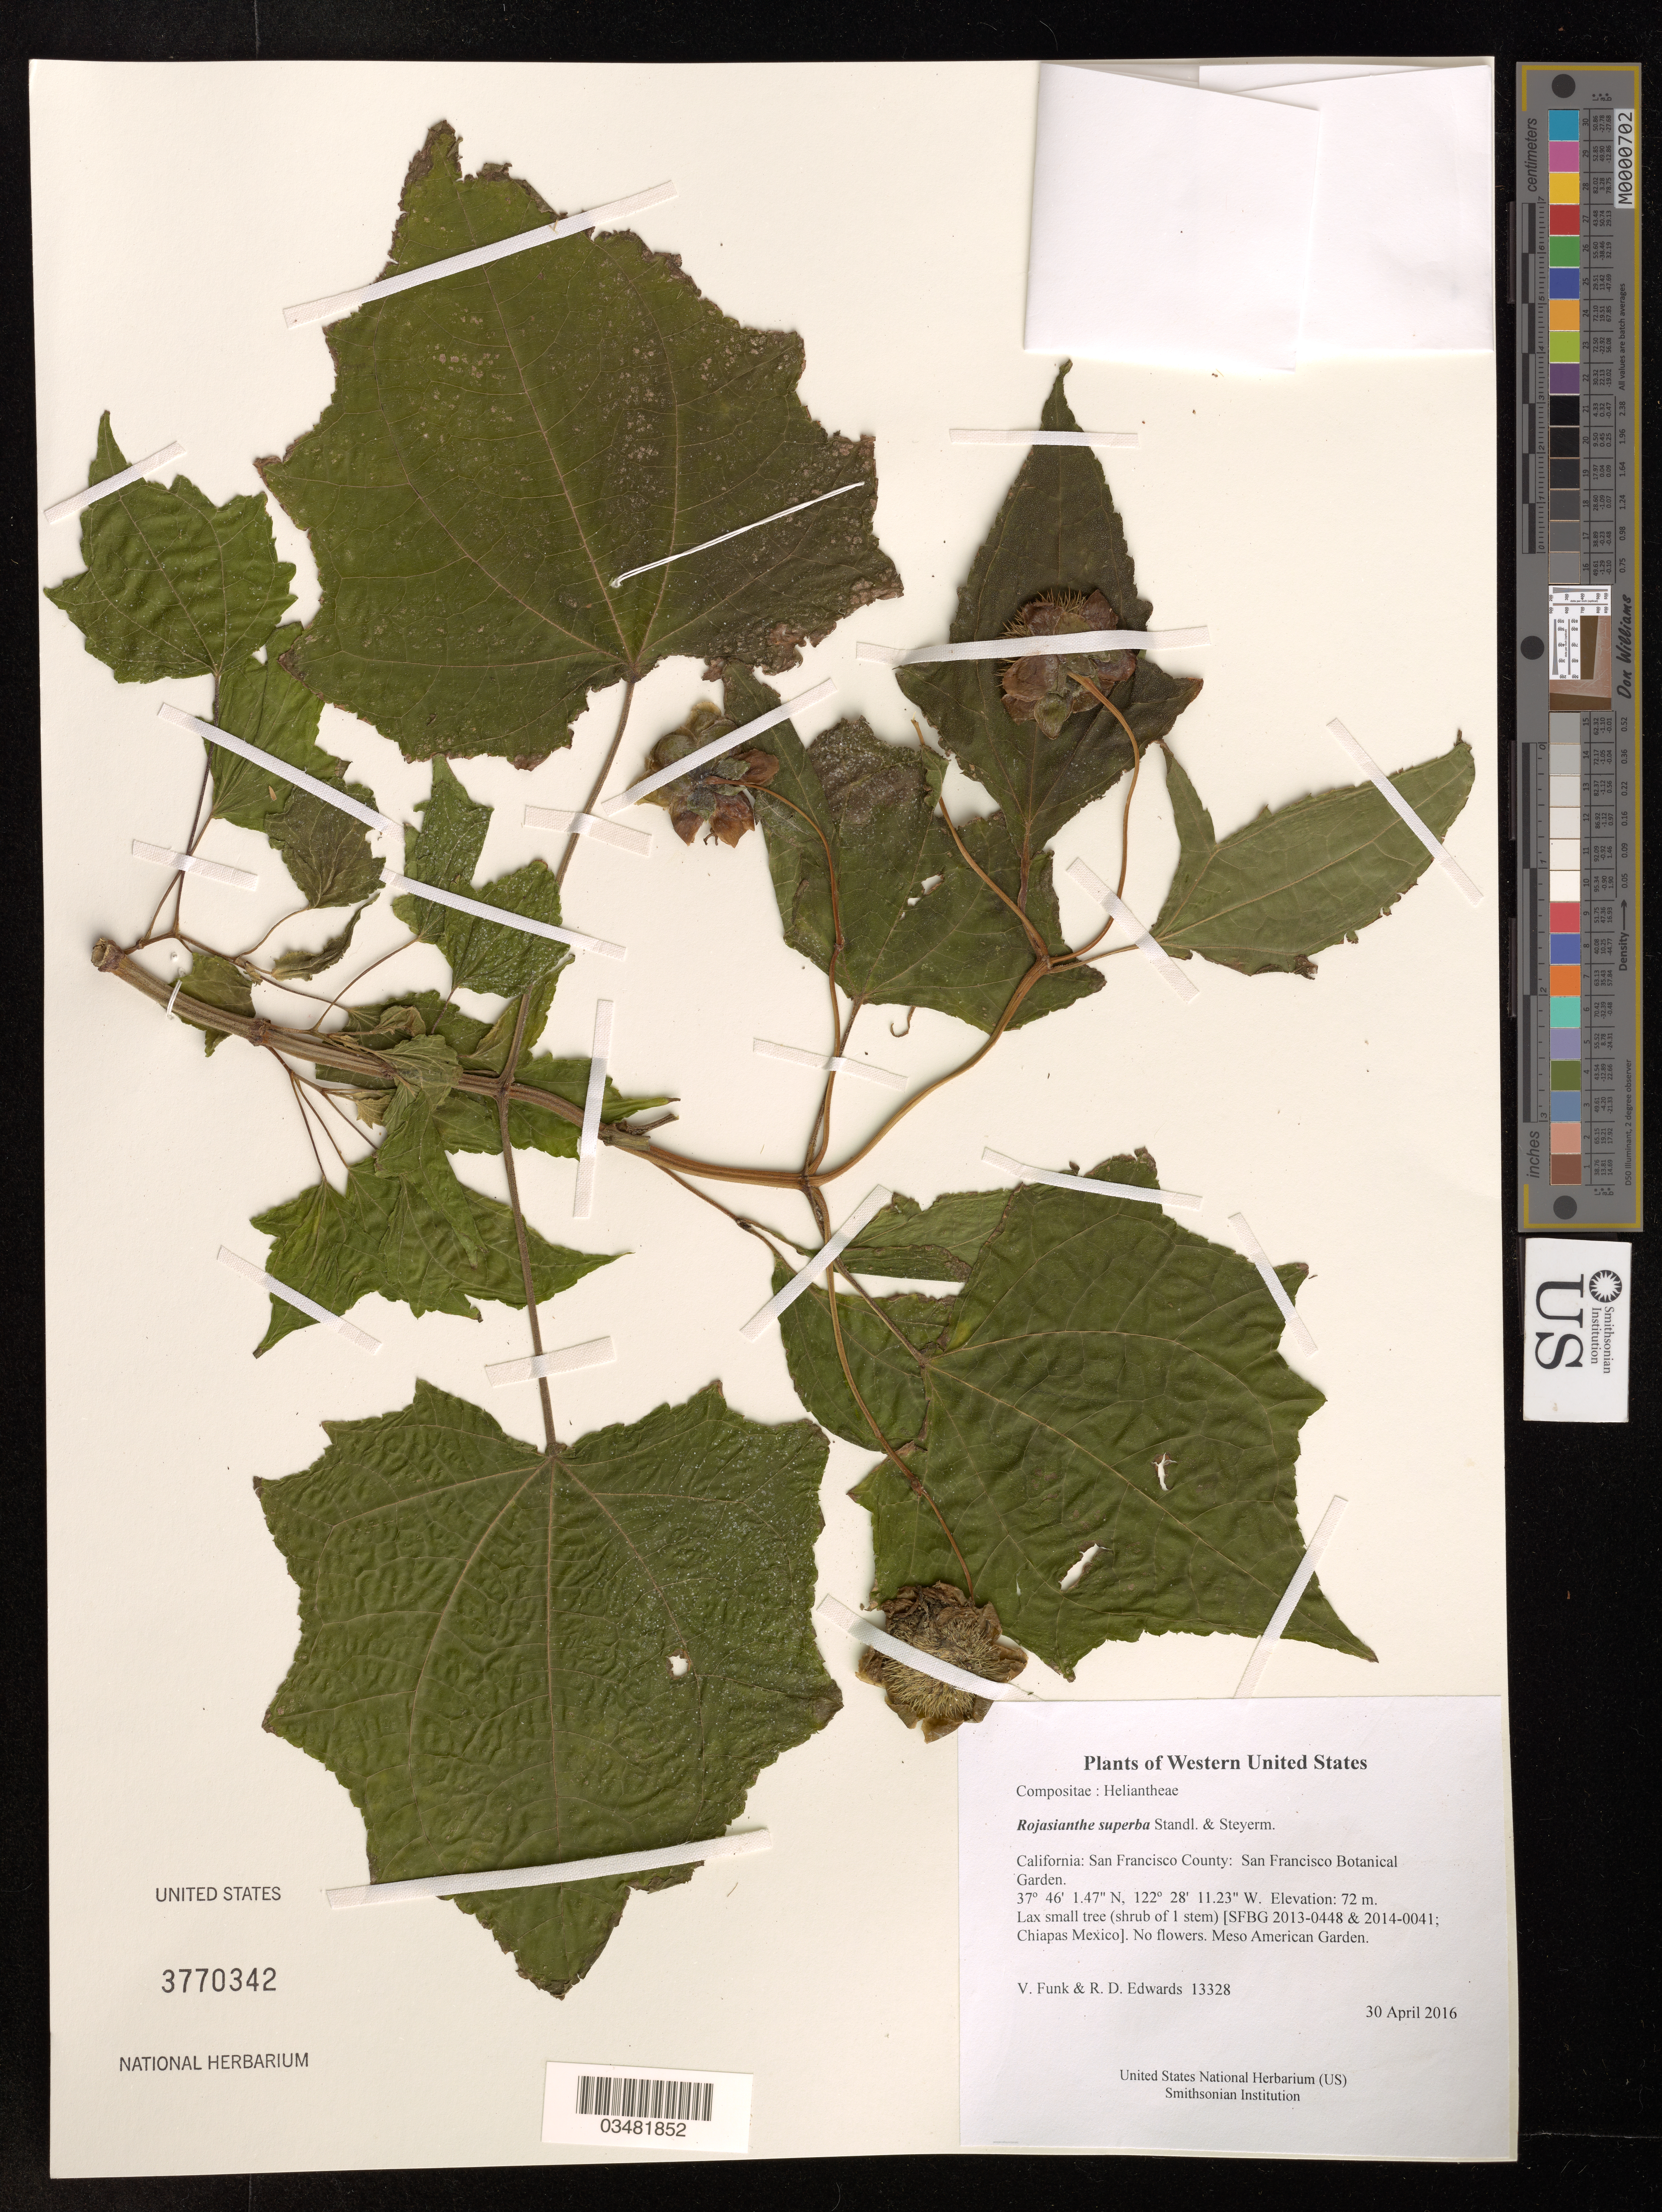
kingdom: Plantae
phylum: Tracheophyta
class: Magnoliopsida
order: Asterales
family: Asteraceae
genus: Rojasianthe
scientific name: Rojasianthe superba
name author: Standl. & Steyerm.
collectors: R.D. Edwards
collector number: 13328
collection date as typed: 30 April 2016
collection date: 2016-04-30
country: United States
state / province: California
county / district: San Francisco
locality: San Francisco Botanical Garden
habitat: Meso American Garden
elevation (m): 72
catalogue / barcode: US 3770342